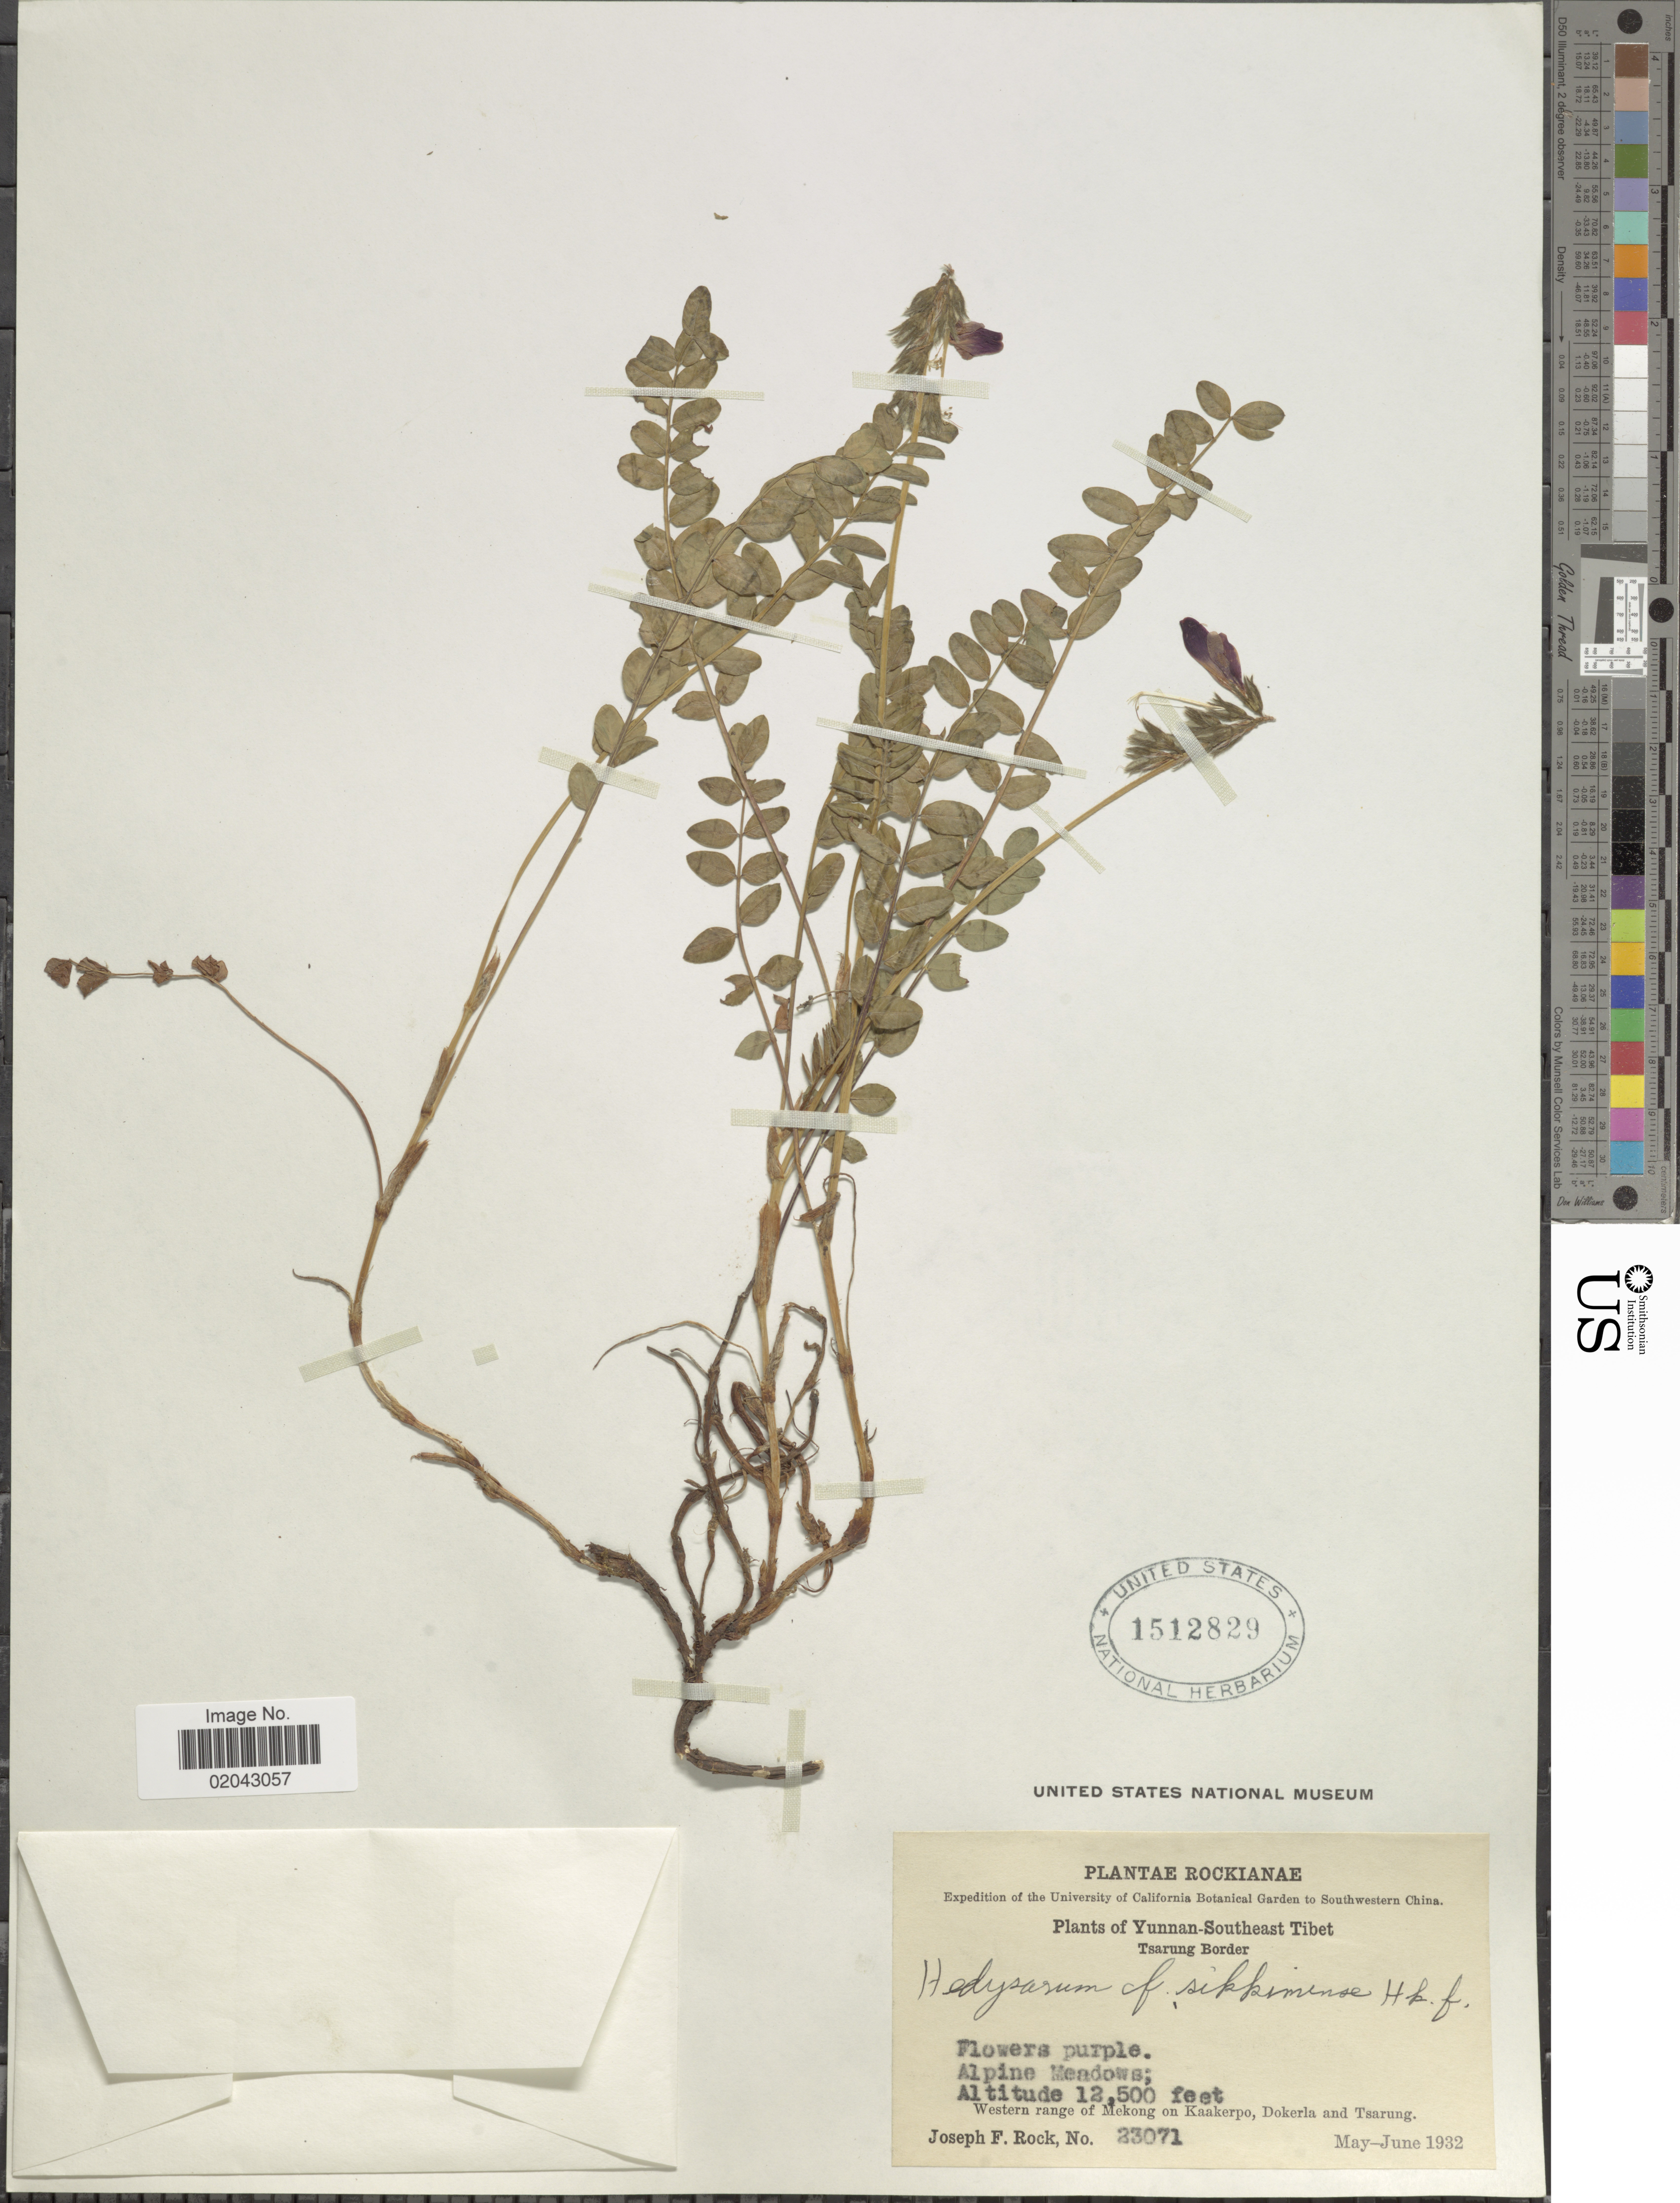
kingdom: Plantae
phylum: Tracheophyta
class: Magnoliopsida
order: Fabales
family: Fabaceae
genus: Hedysarum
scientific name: Hedysarum sikkimense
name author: Baker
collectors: J. F. Rock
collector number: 23071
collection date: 1932-05/1932-06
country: China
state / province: Yunnan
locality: Yunnan - Southeast Tibet, Tsarung Border, Western range of Mekong on Kaakerpo, Dokerla and Tsarung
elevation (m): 3810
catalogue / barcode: US 1512829